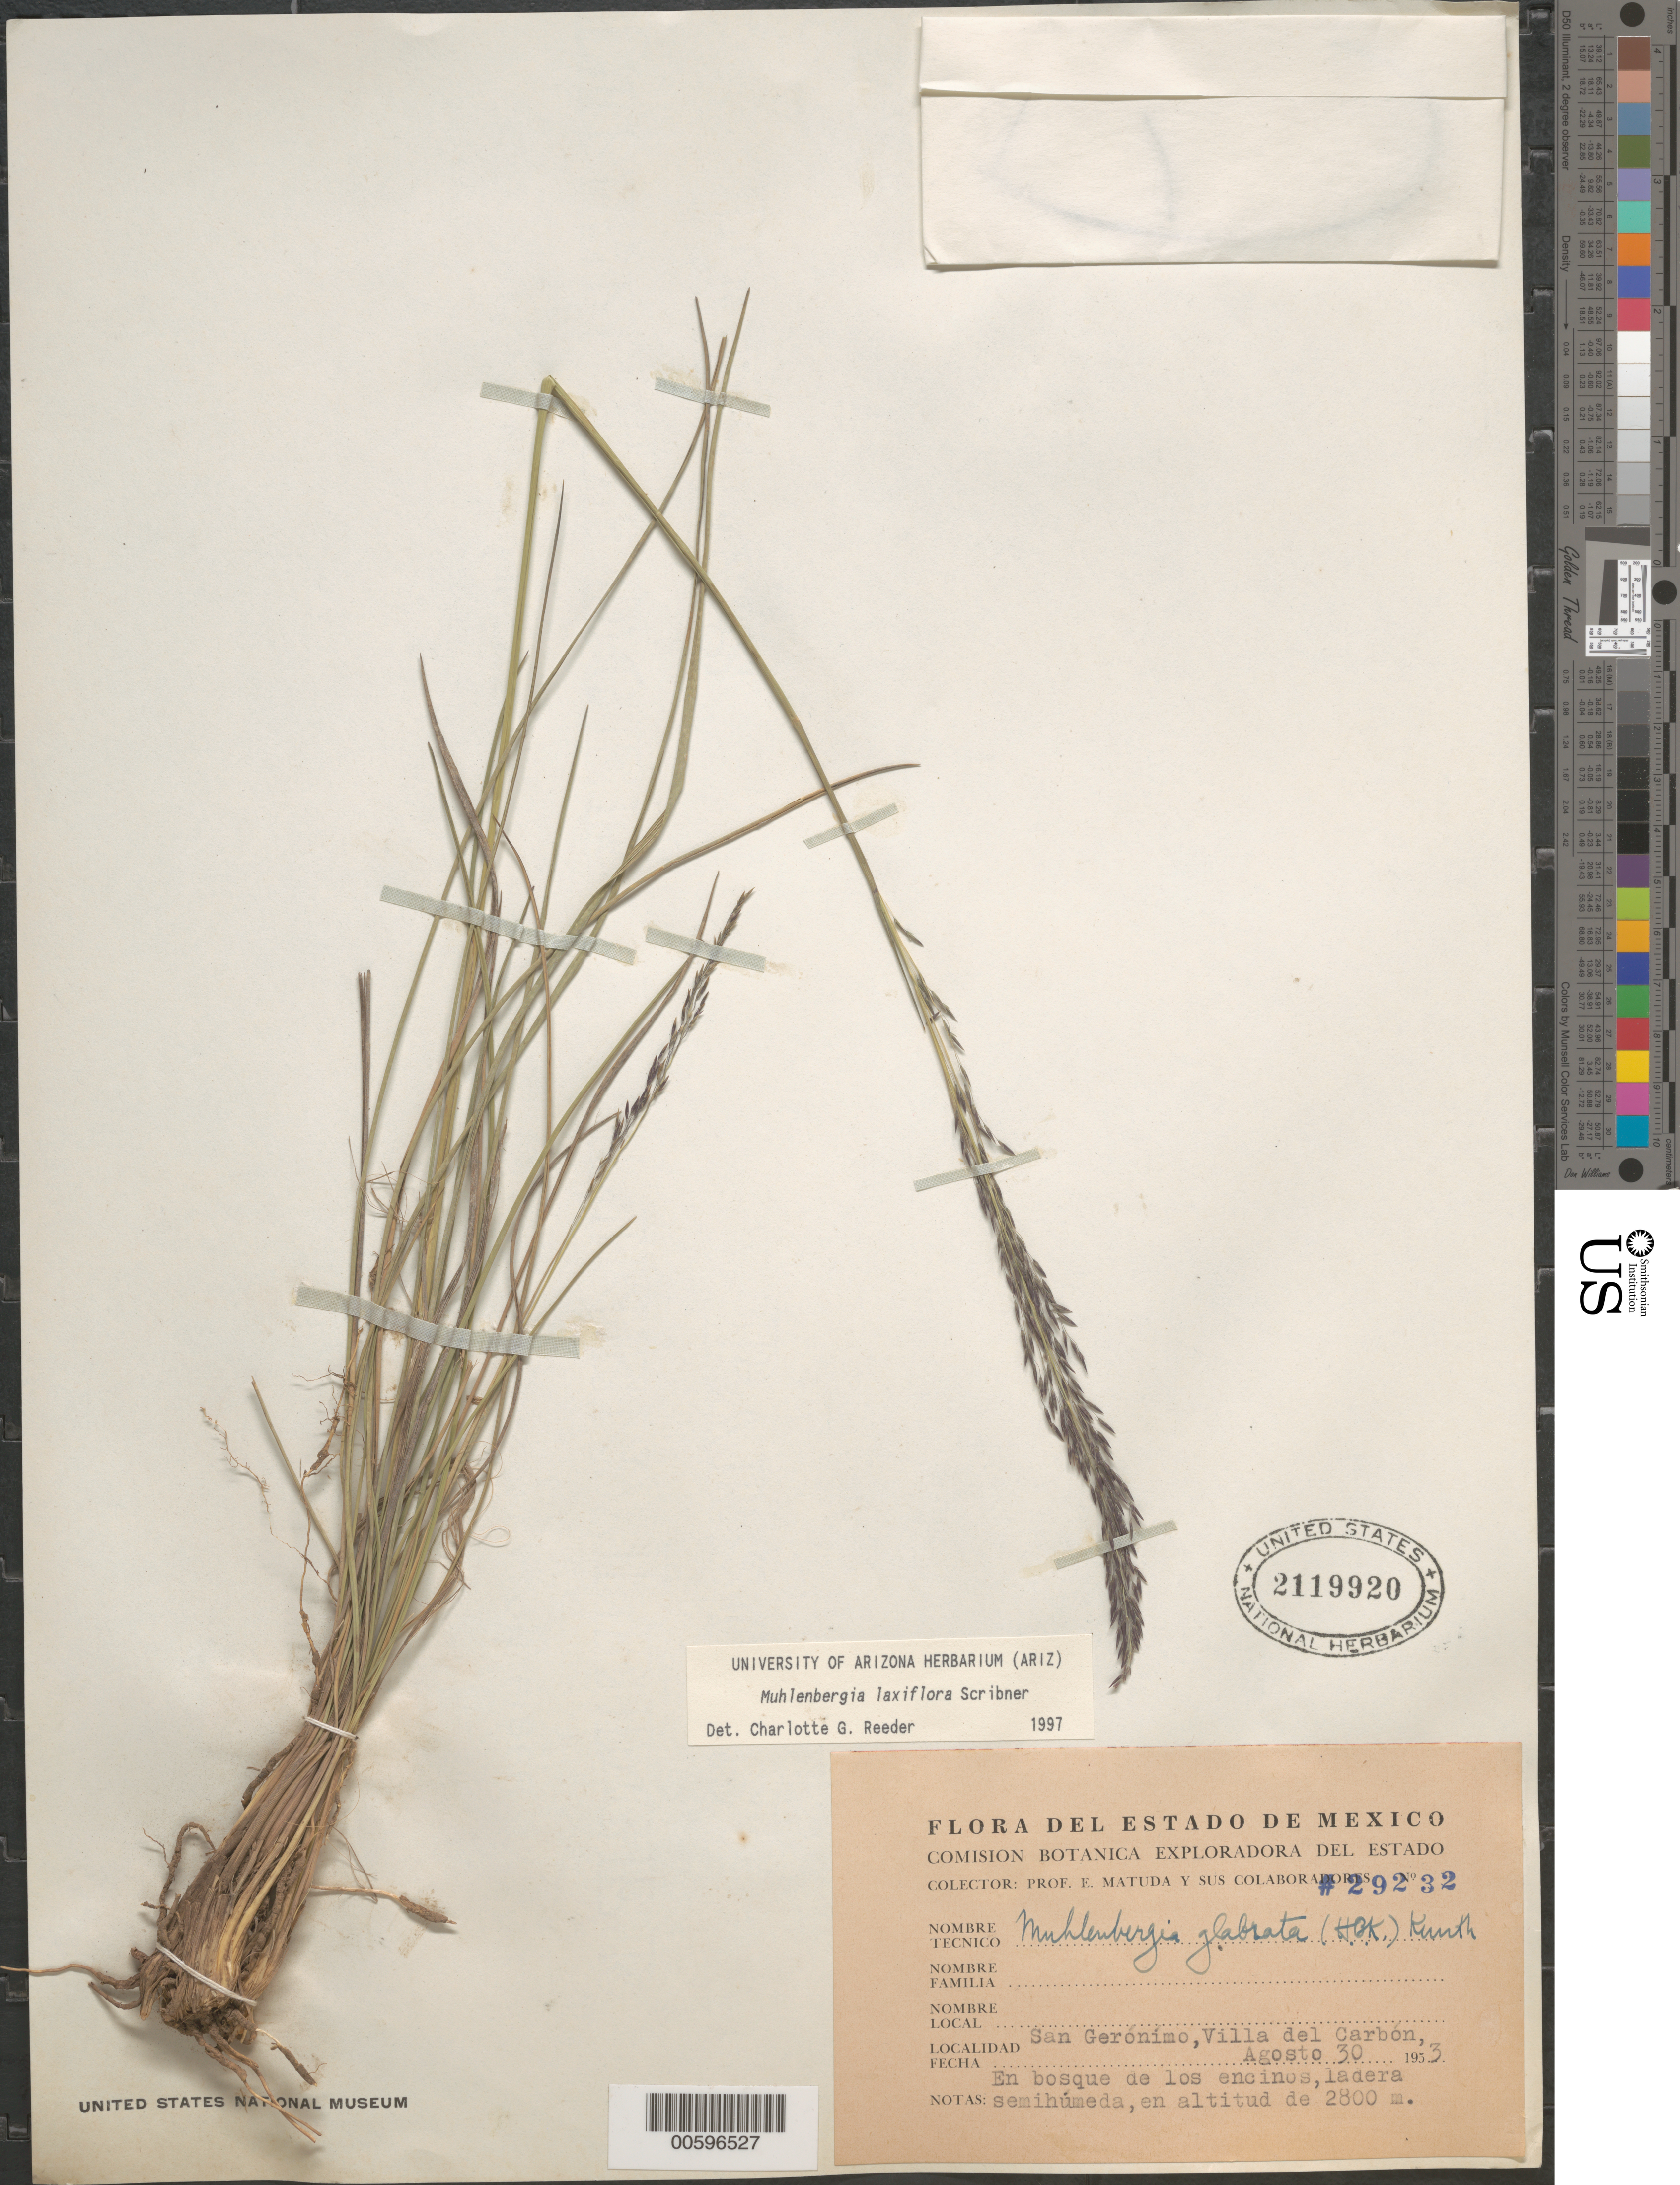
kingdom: Plantae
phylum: Tracheophyta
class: Liliopsida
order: Poales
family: Poaceae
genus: Muhlenbergia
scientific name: Muhlenbergia laxiflora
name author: Scribn.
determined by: Reeder, C. G., (ARIZ)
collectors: E. Matuda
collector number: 29232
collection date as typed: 30 Aug 1953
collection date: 1953-08-30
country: Mexico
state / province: México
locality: San Gerónímo, Villa del Carbon, En bosque de Los Encinos, ladera semihúmeda.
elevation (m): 2800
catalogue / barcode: US 2119920